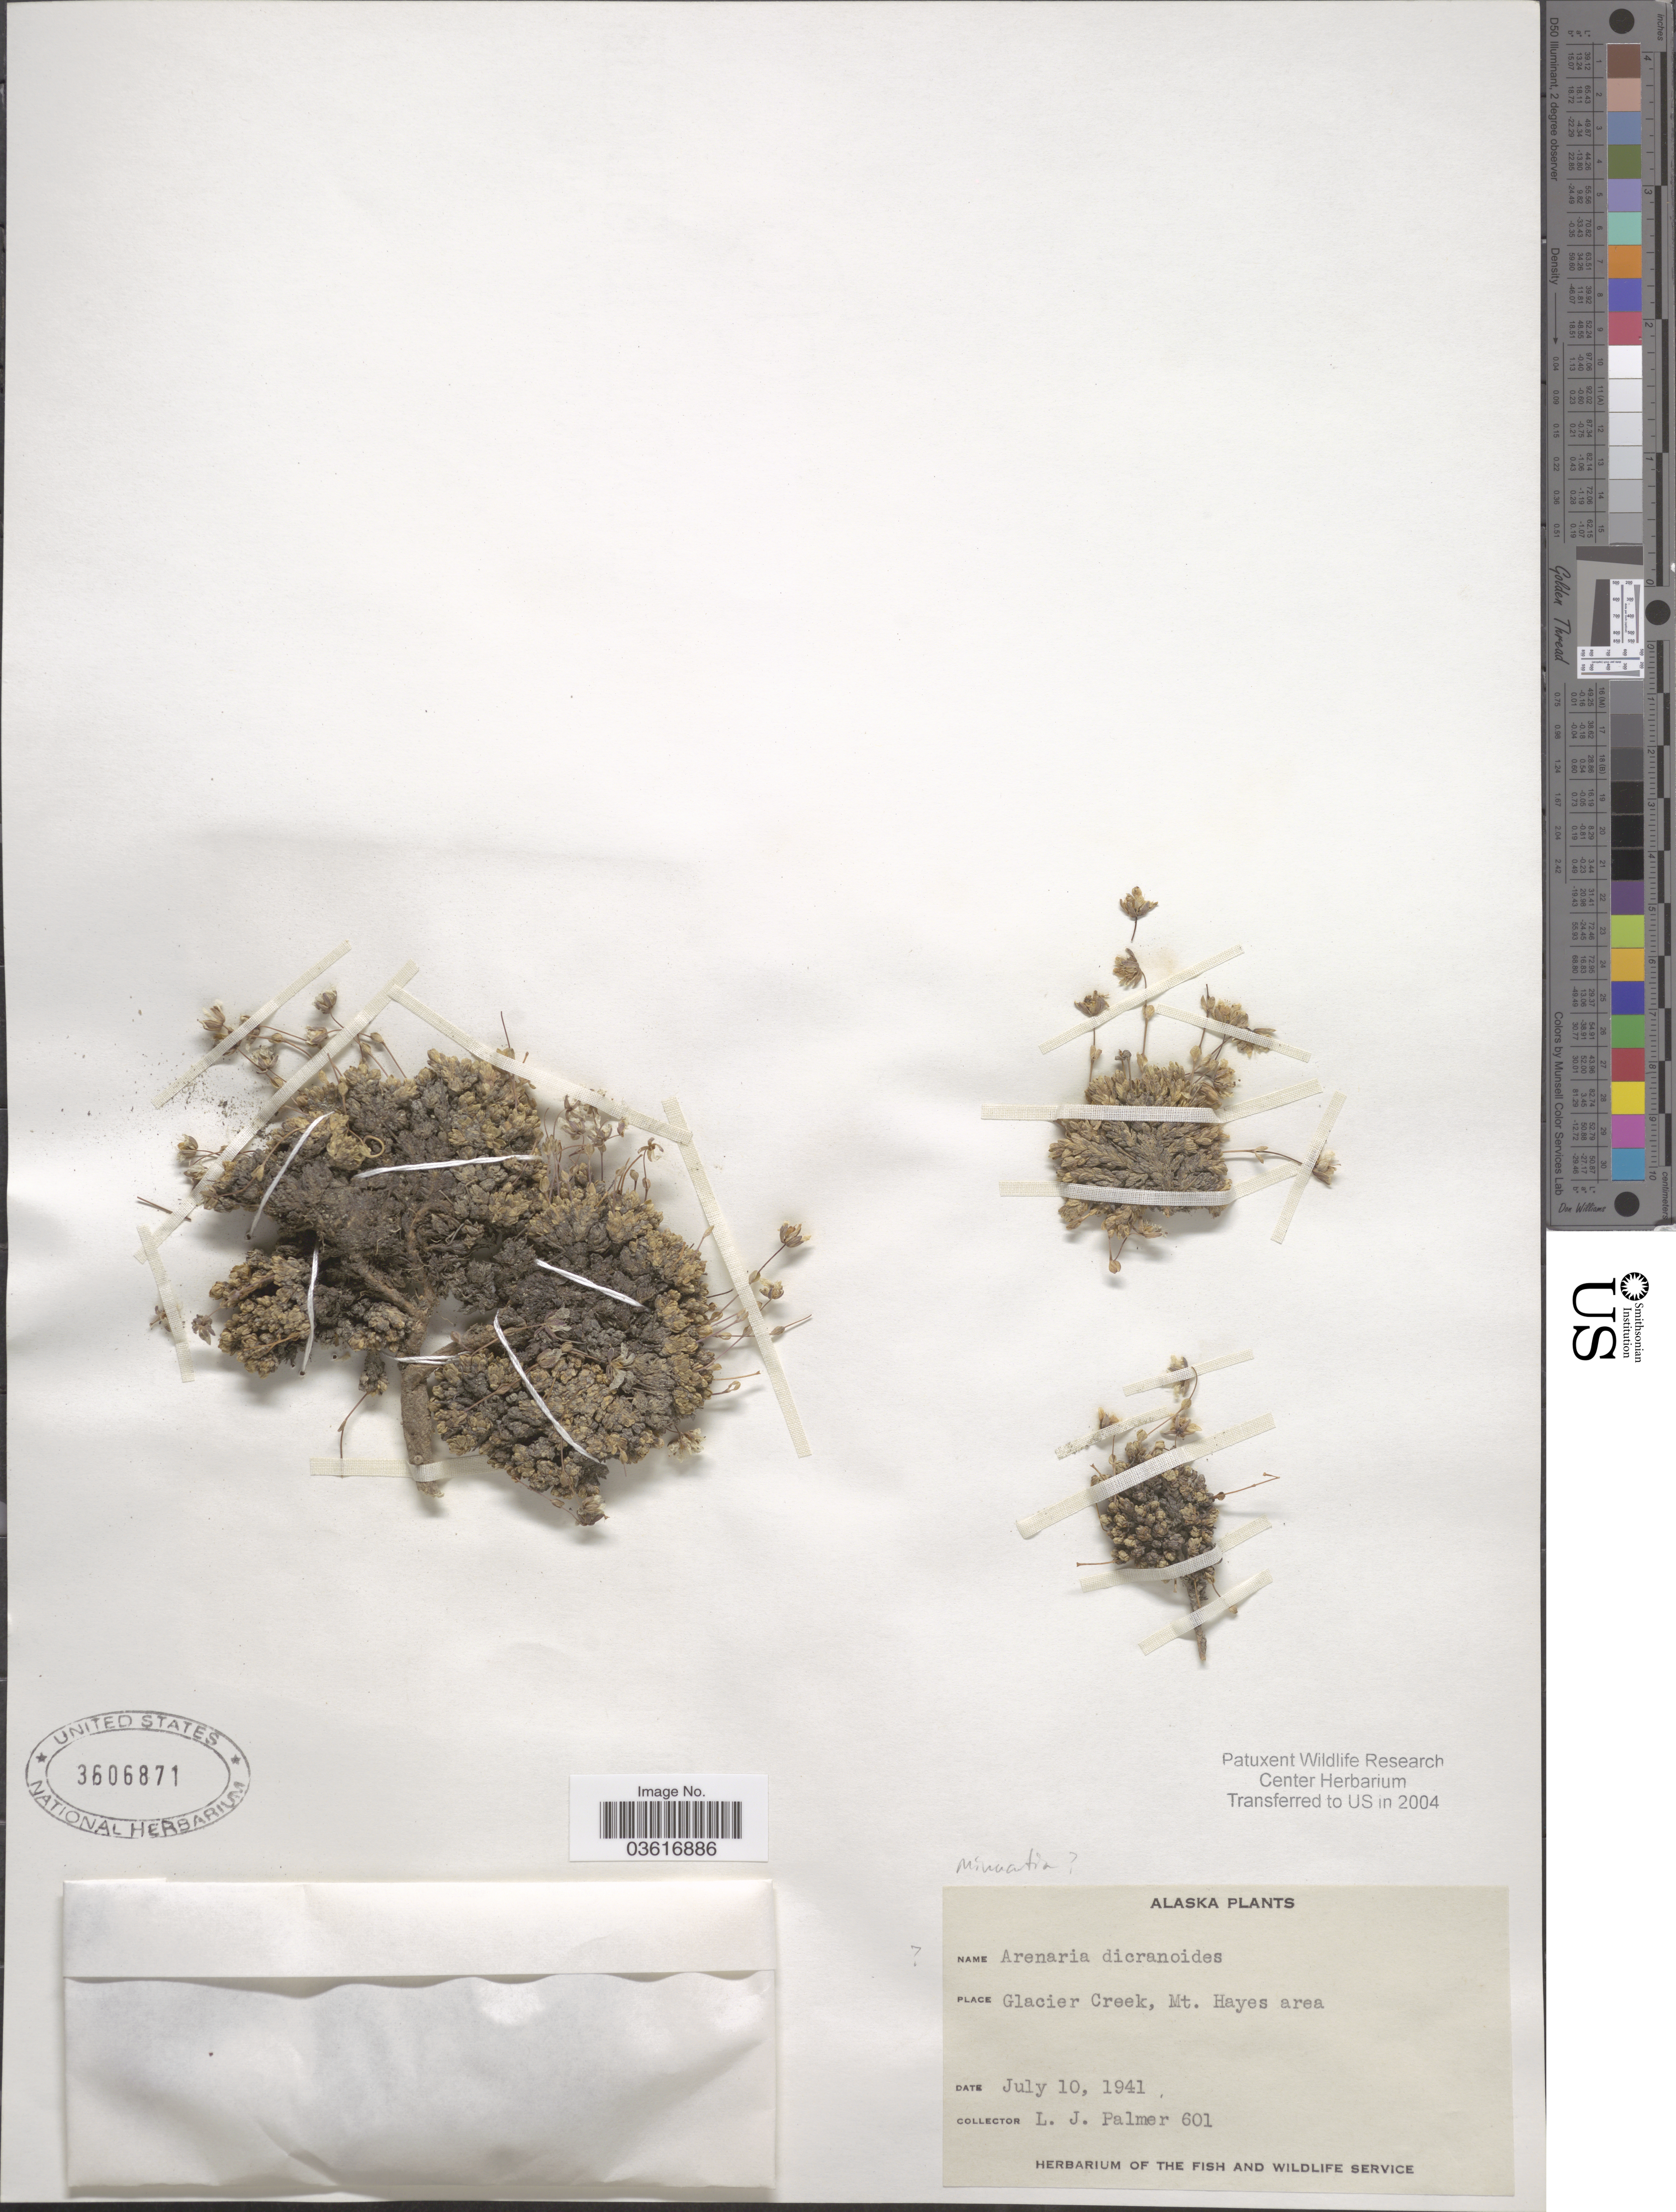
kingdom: Plantae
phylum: Tracheophyta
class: Magnoliopsida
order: Caryophyllales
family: Caryophyllaceae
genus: Minuartia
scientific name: Minuartia sp.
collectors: L. J. Palmer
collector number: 601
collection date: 1941-07-10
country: United States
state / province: Alaska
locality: Glacier Creek, Mt. Hayes area.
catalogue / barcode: US 3606871